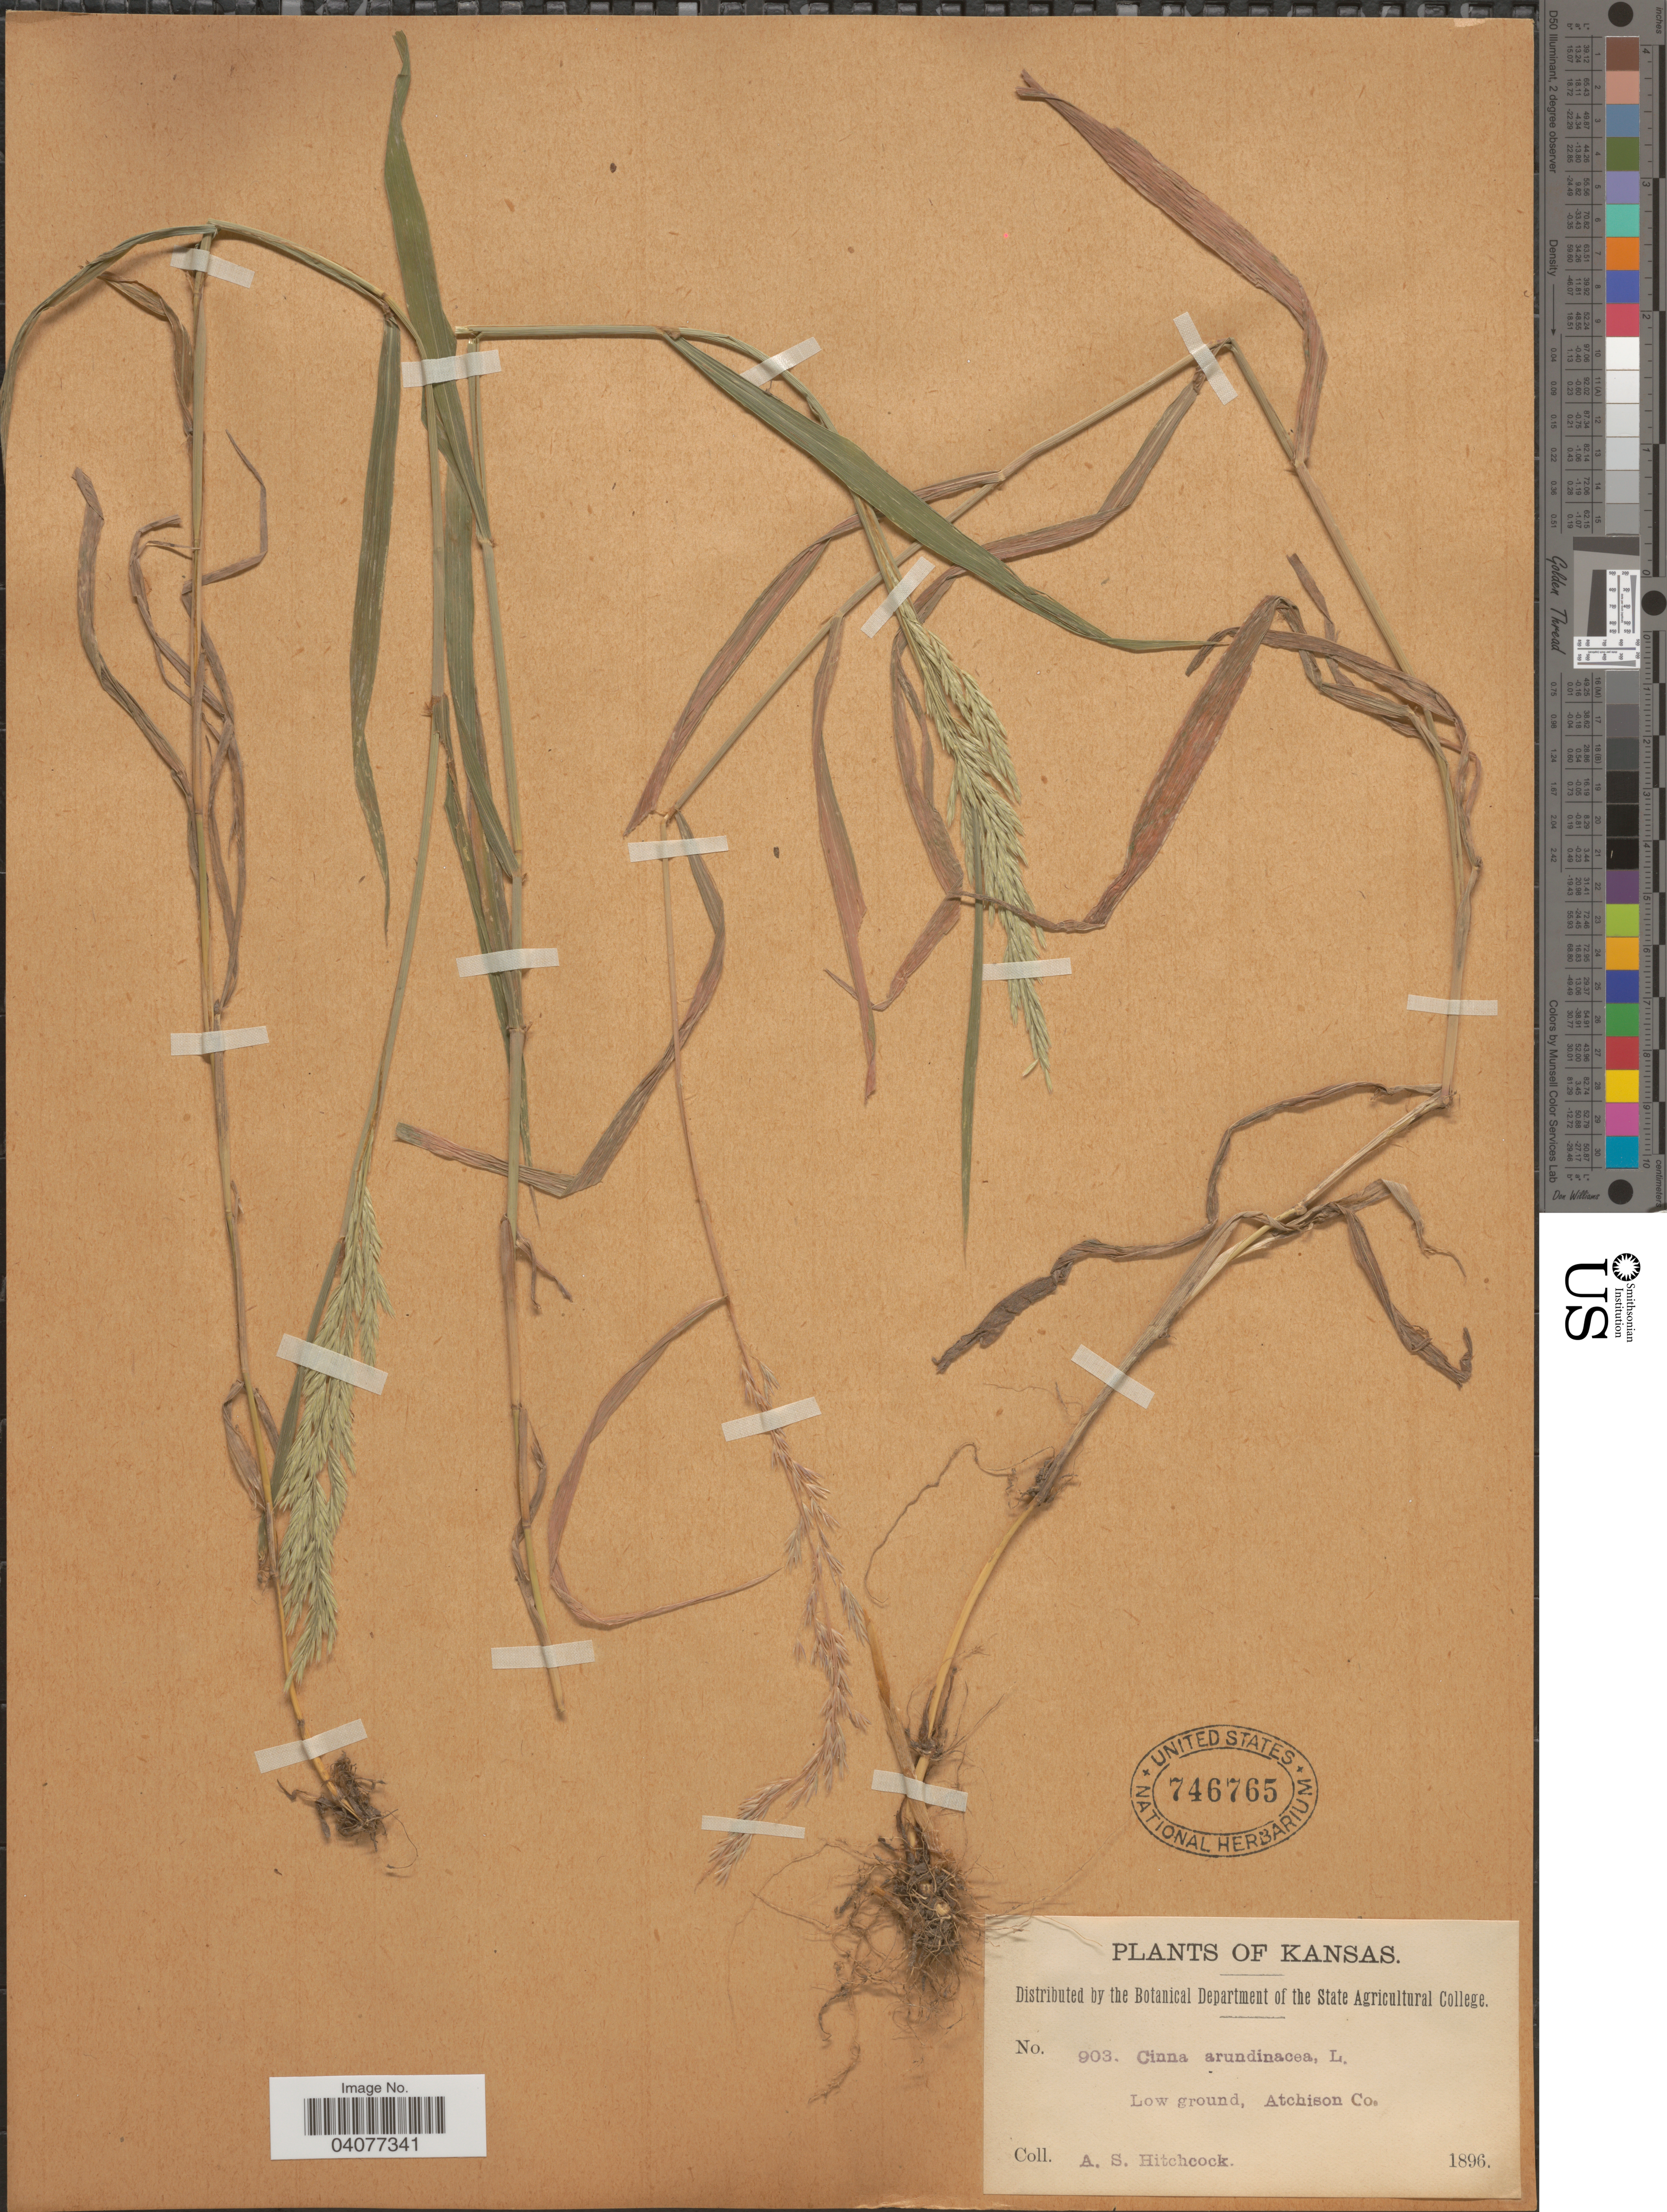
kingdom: Plantae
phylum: Tracheophyta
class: Liliopsida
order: Poales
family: Poaceae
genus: Cinna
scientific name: Cinna arundinacea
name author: L.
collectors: A. S. Hitchcock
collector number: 903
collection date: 1896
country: United States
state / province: Kansas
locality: Low ground, Atchison Co.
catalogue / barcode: US 746765